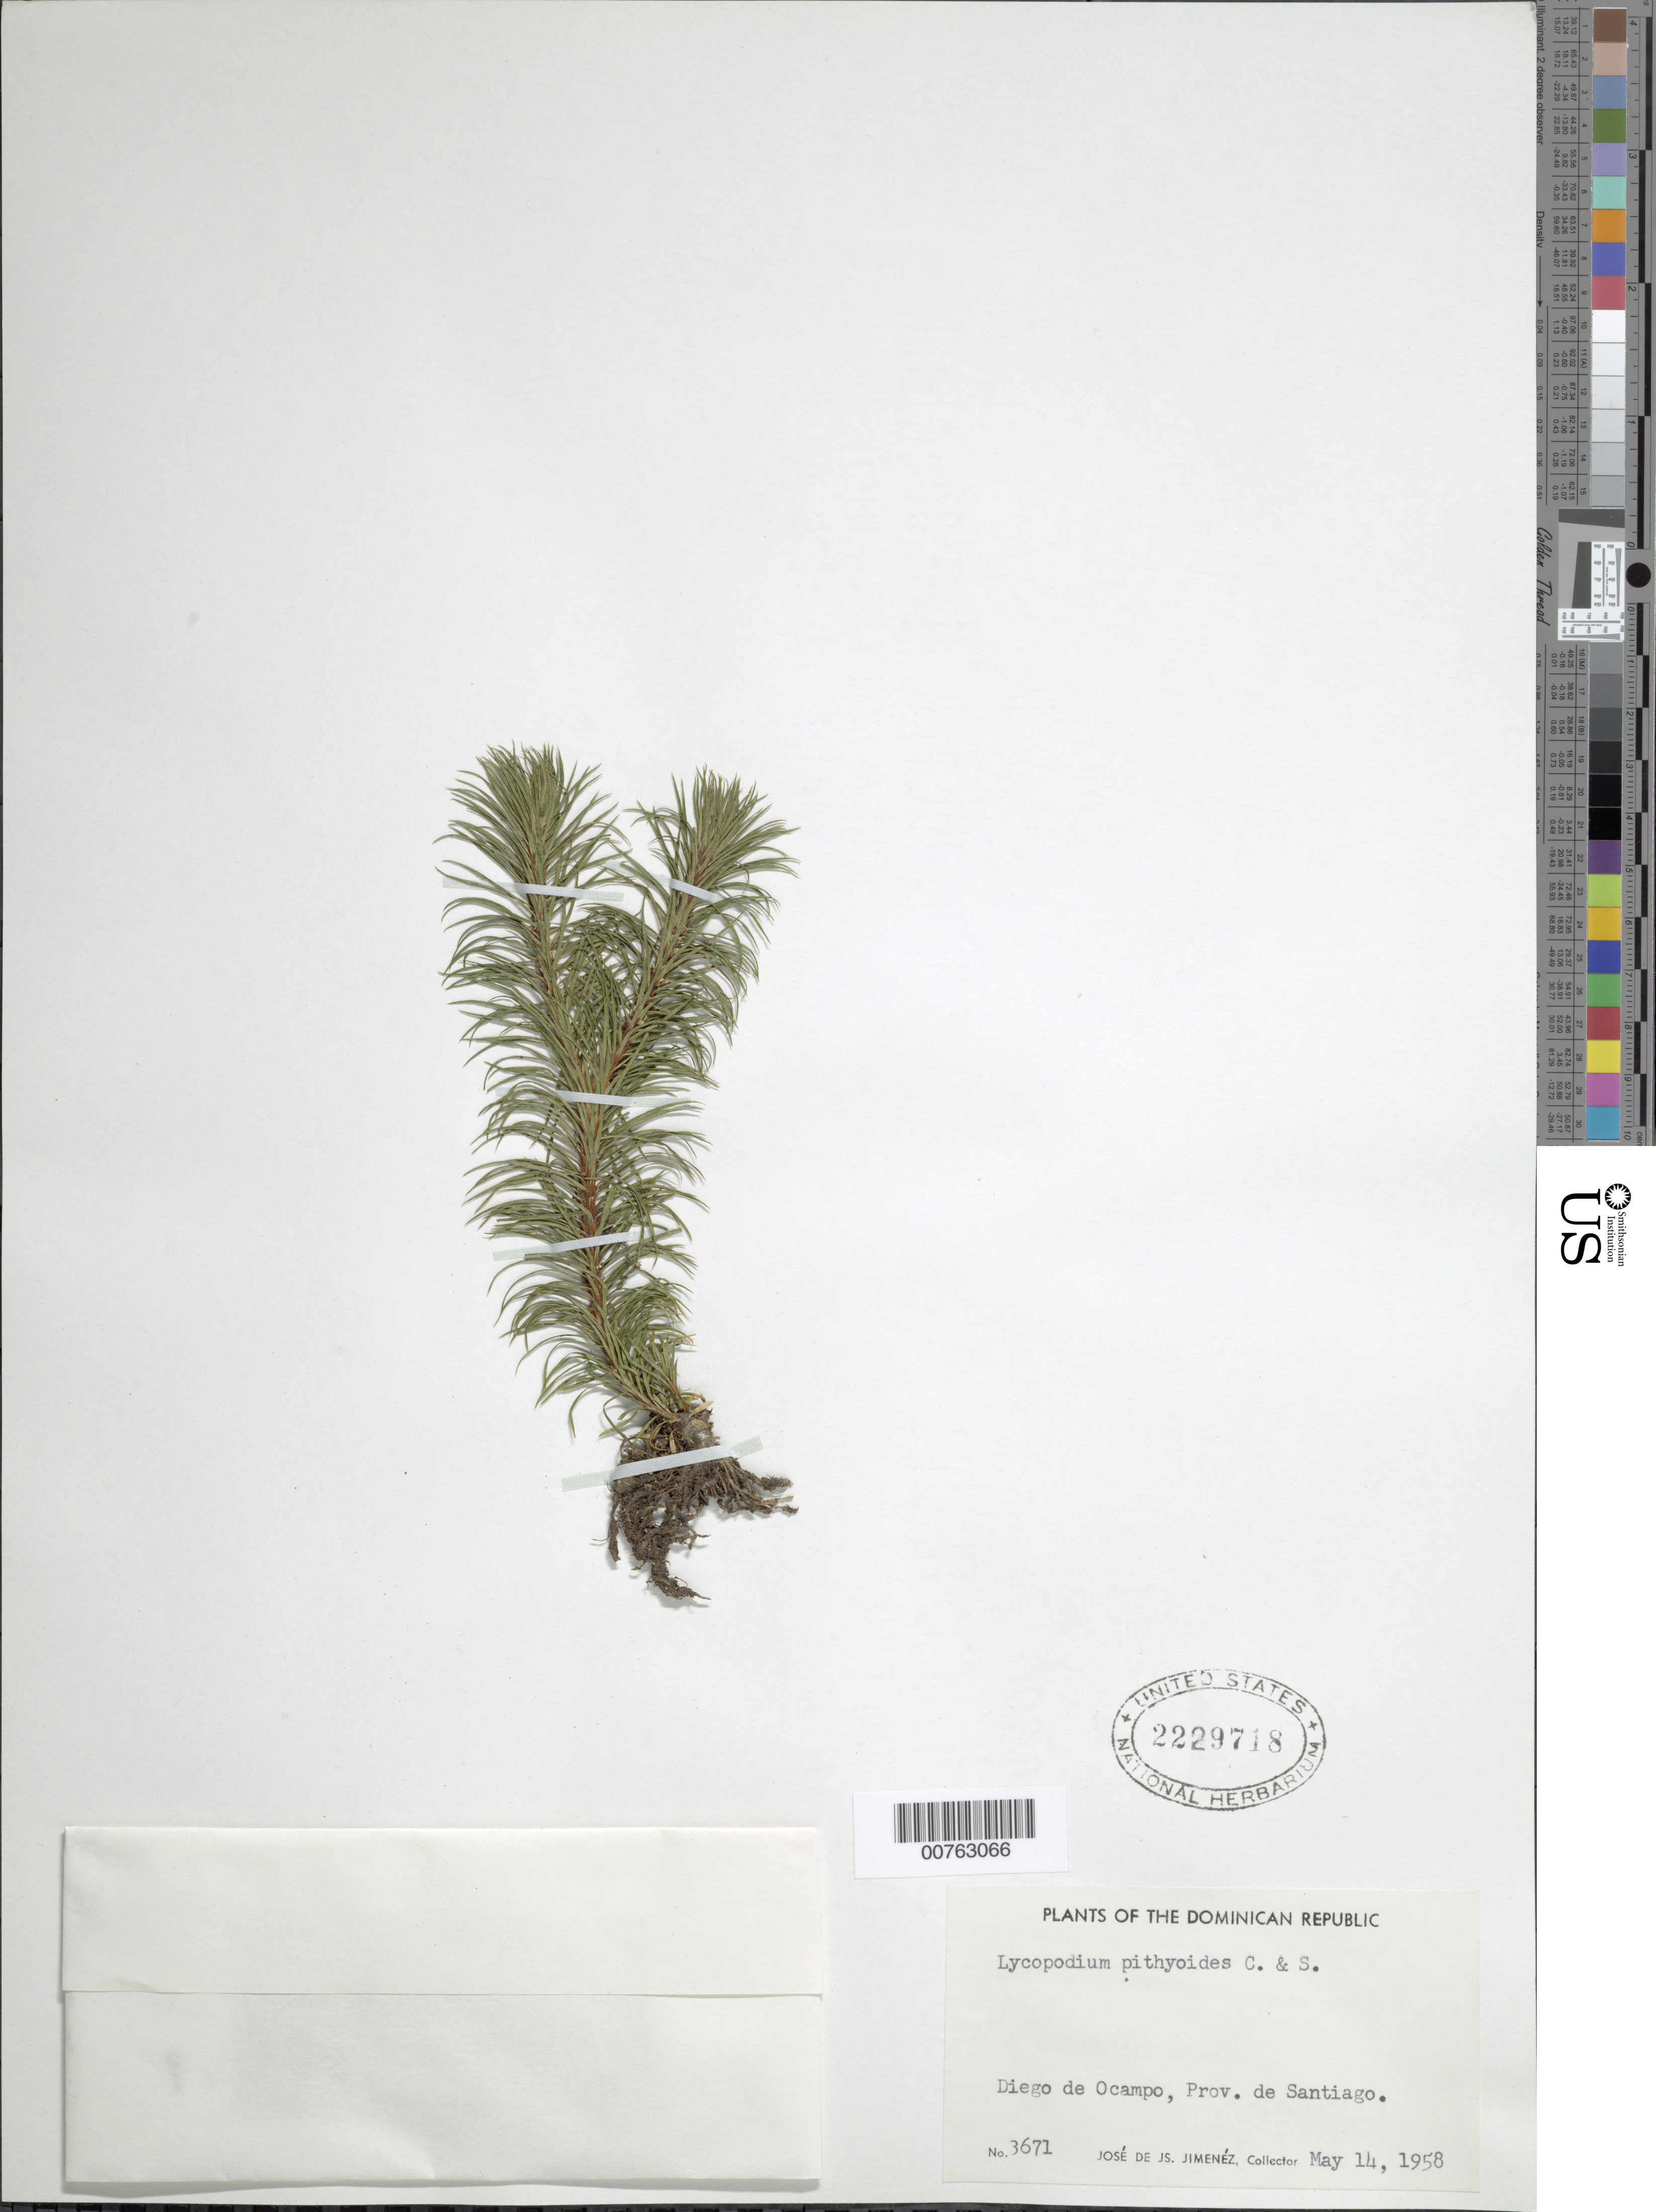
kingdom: Plantae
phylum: Tracheophyta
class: Lycopodiopsida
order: Lycopodiales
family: Lycopodiaceae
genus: Phlegmariurus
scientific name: Phlegmariurus pithyoides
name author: (Schltdl. & Cham.) B. Øllg.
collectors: J. J. Jiménez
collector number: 3671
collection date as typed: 14 May 1958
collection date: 1958-05-14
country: Dominican Republic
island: Hispaniola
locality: Diego de Ocampo. Prov. Santiago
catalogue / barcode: US 2229718